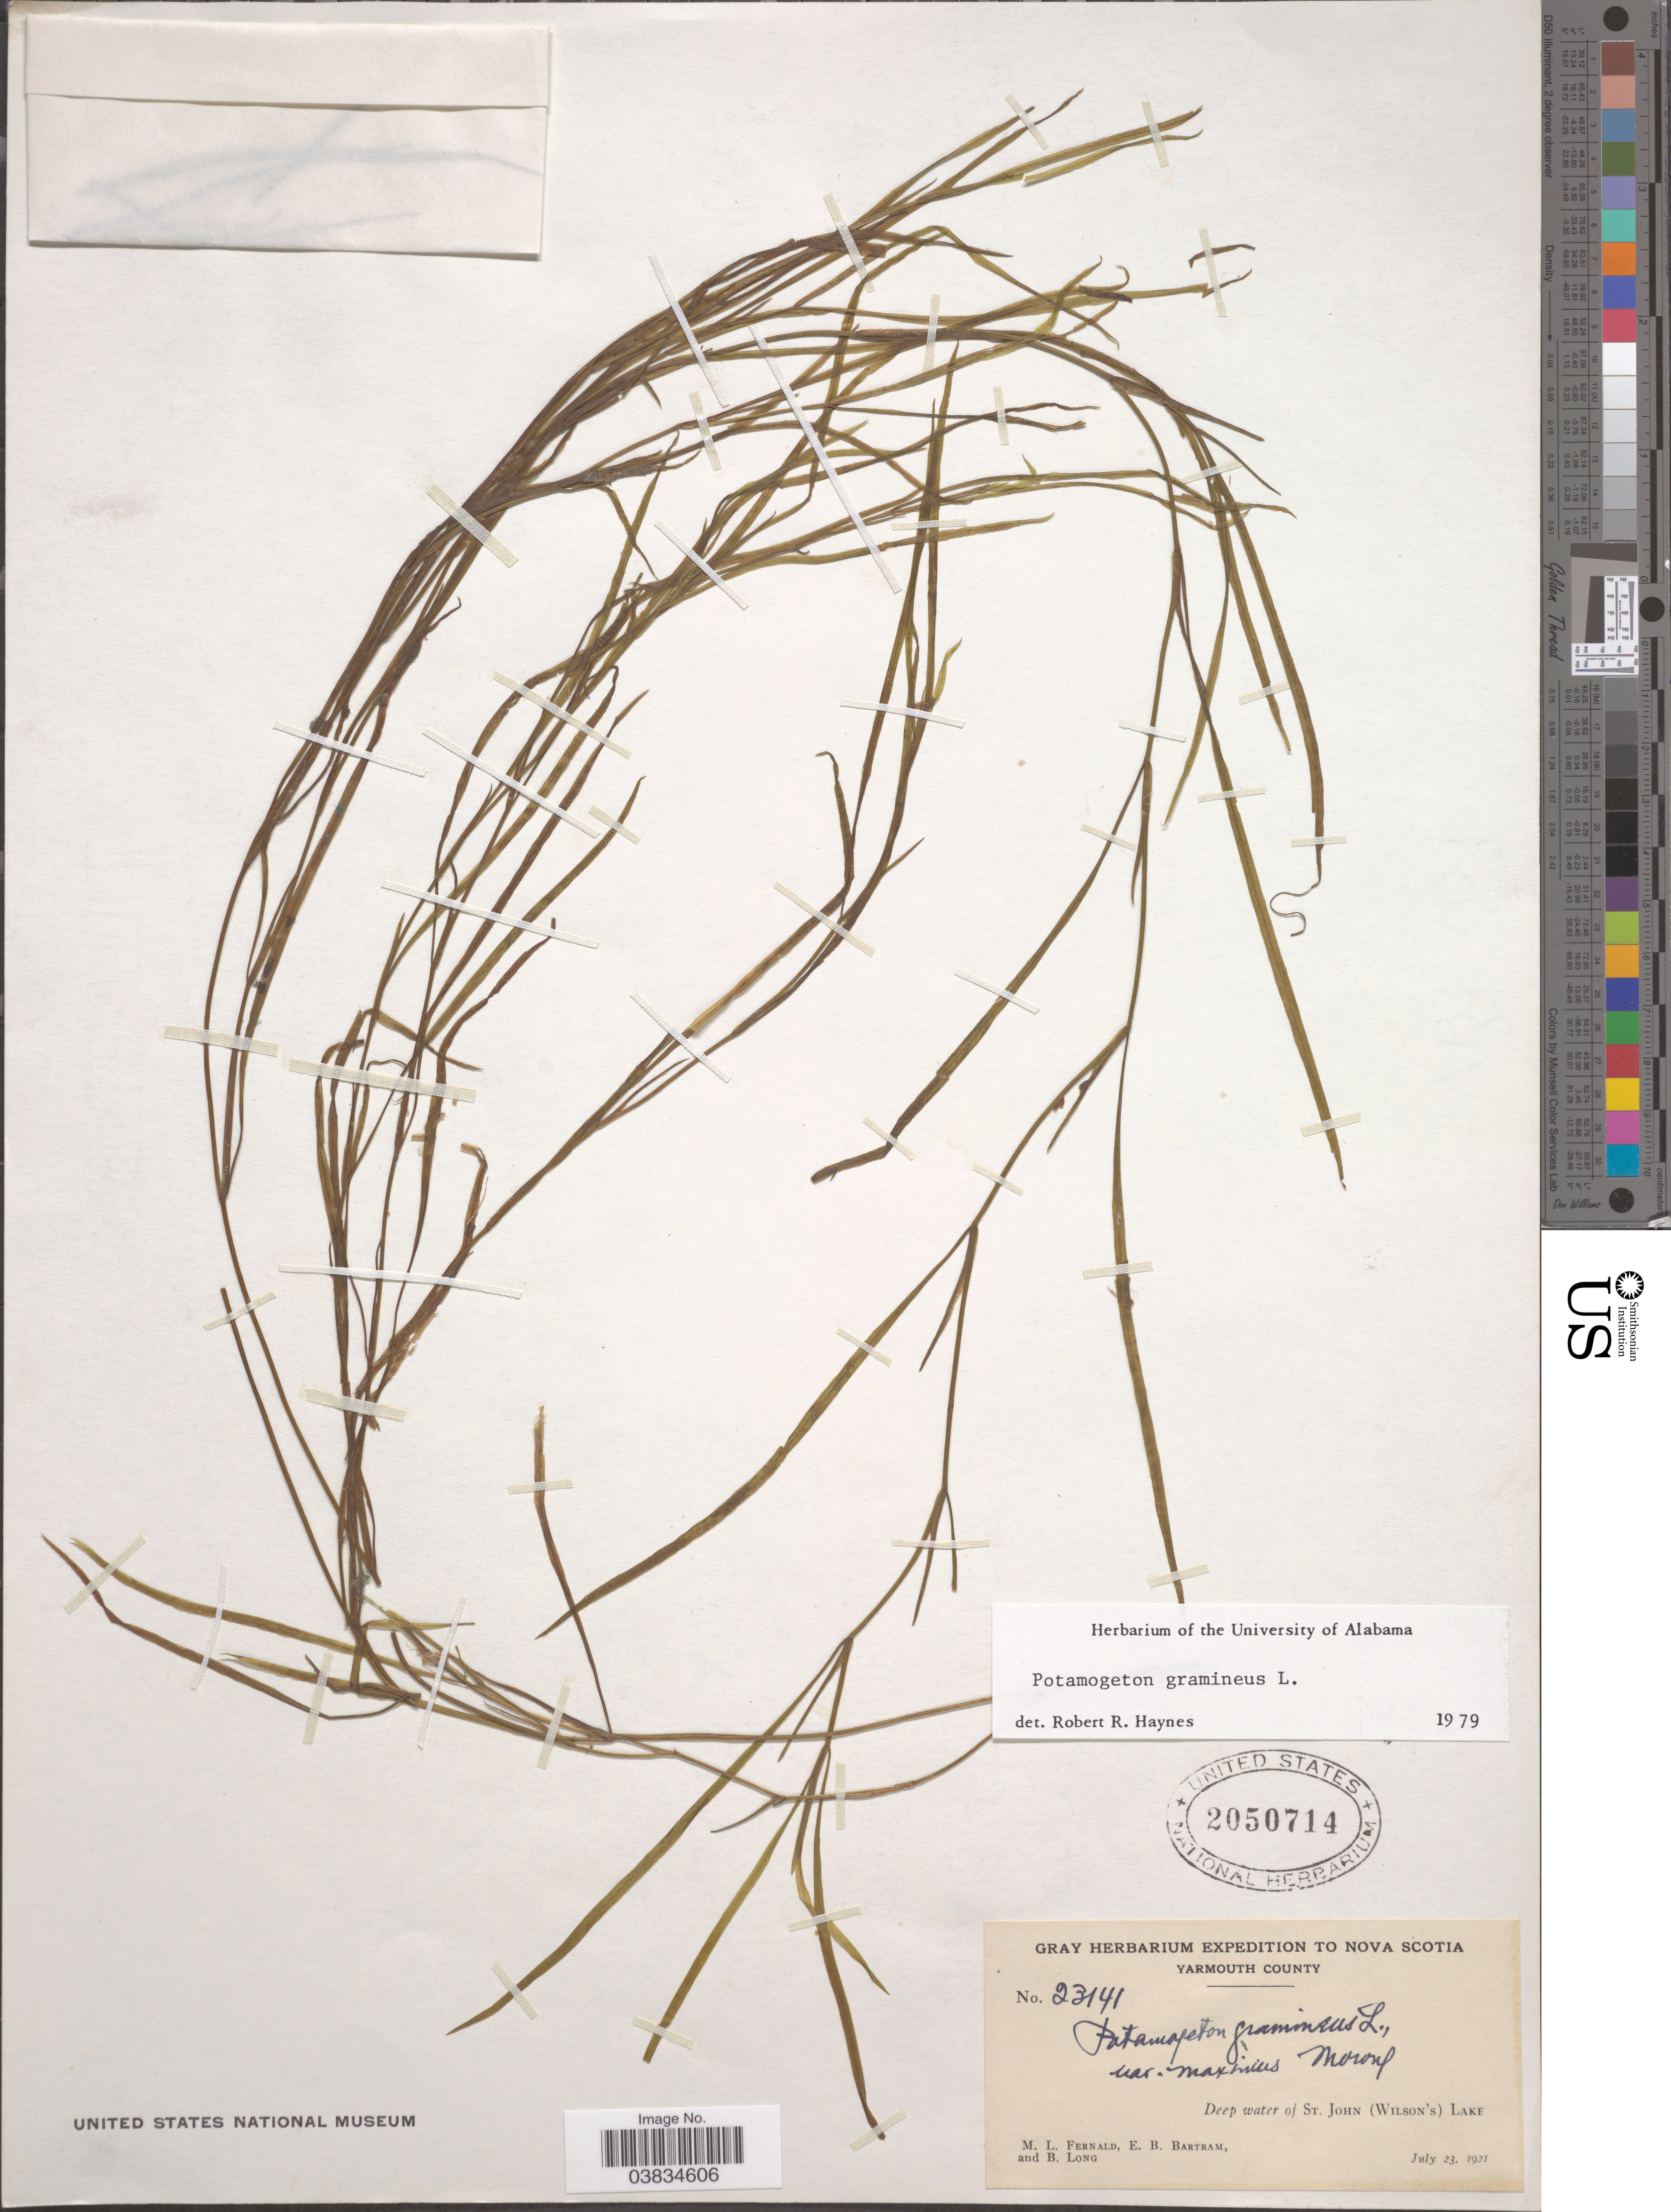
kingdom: Plantae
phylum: Tracheophyta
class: Liliopsida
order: Alismatales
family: Potamogetonaceae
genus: Potamogeton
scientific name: Potamogeton gramineus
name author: L.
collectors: M. L. Fernald, E. B. Bartram & B. Long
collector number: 23141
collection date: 1921-07-23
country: Canada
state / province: Nova Scotia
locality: Yarmouth County. Deep water of St. John (Wilson's) Lake.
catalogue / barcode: US 2050714